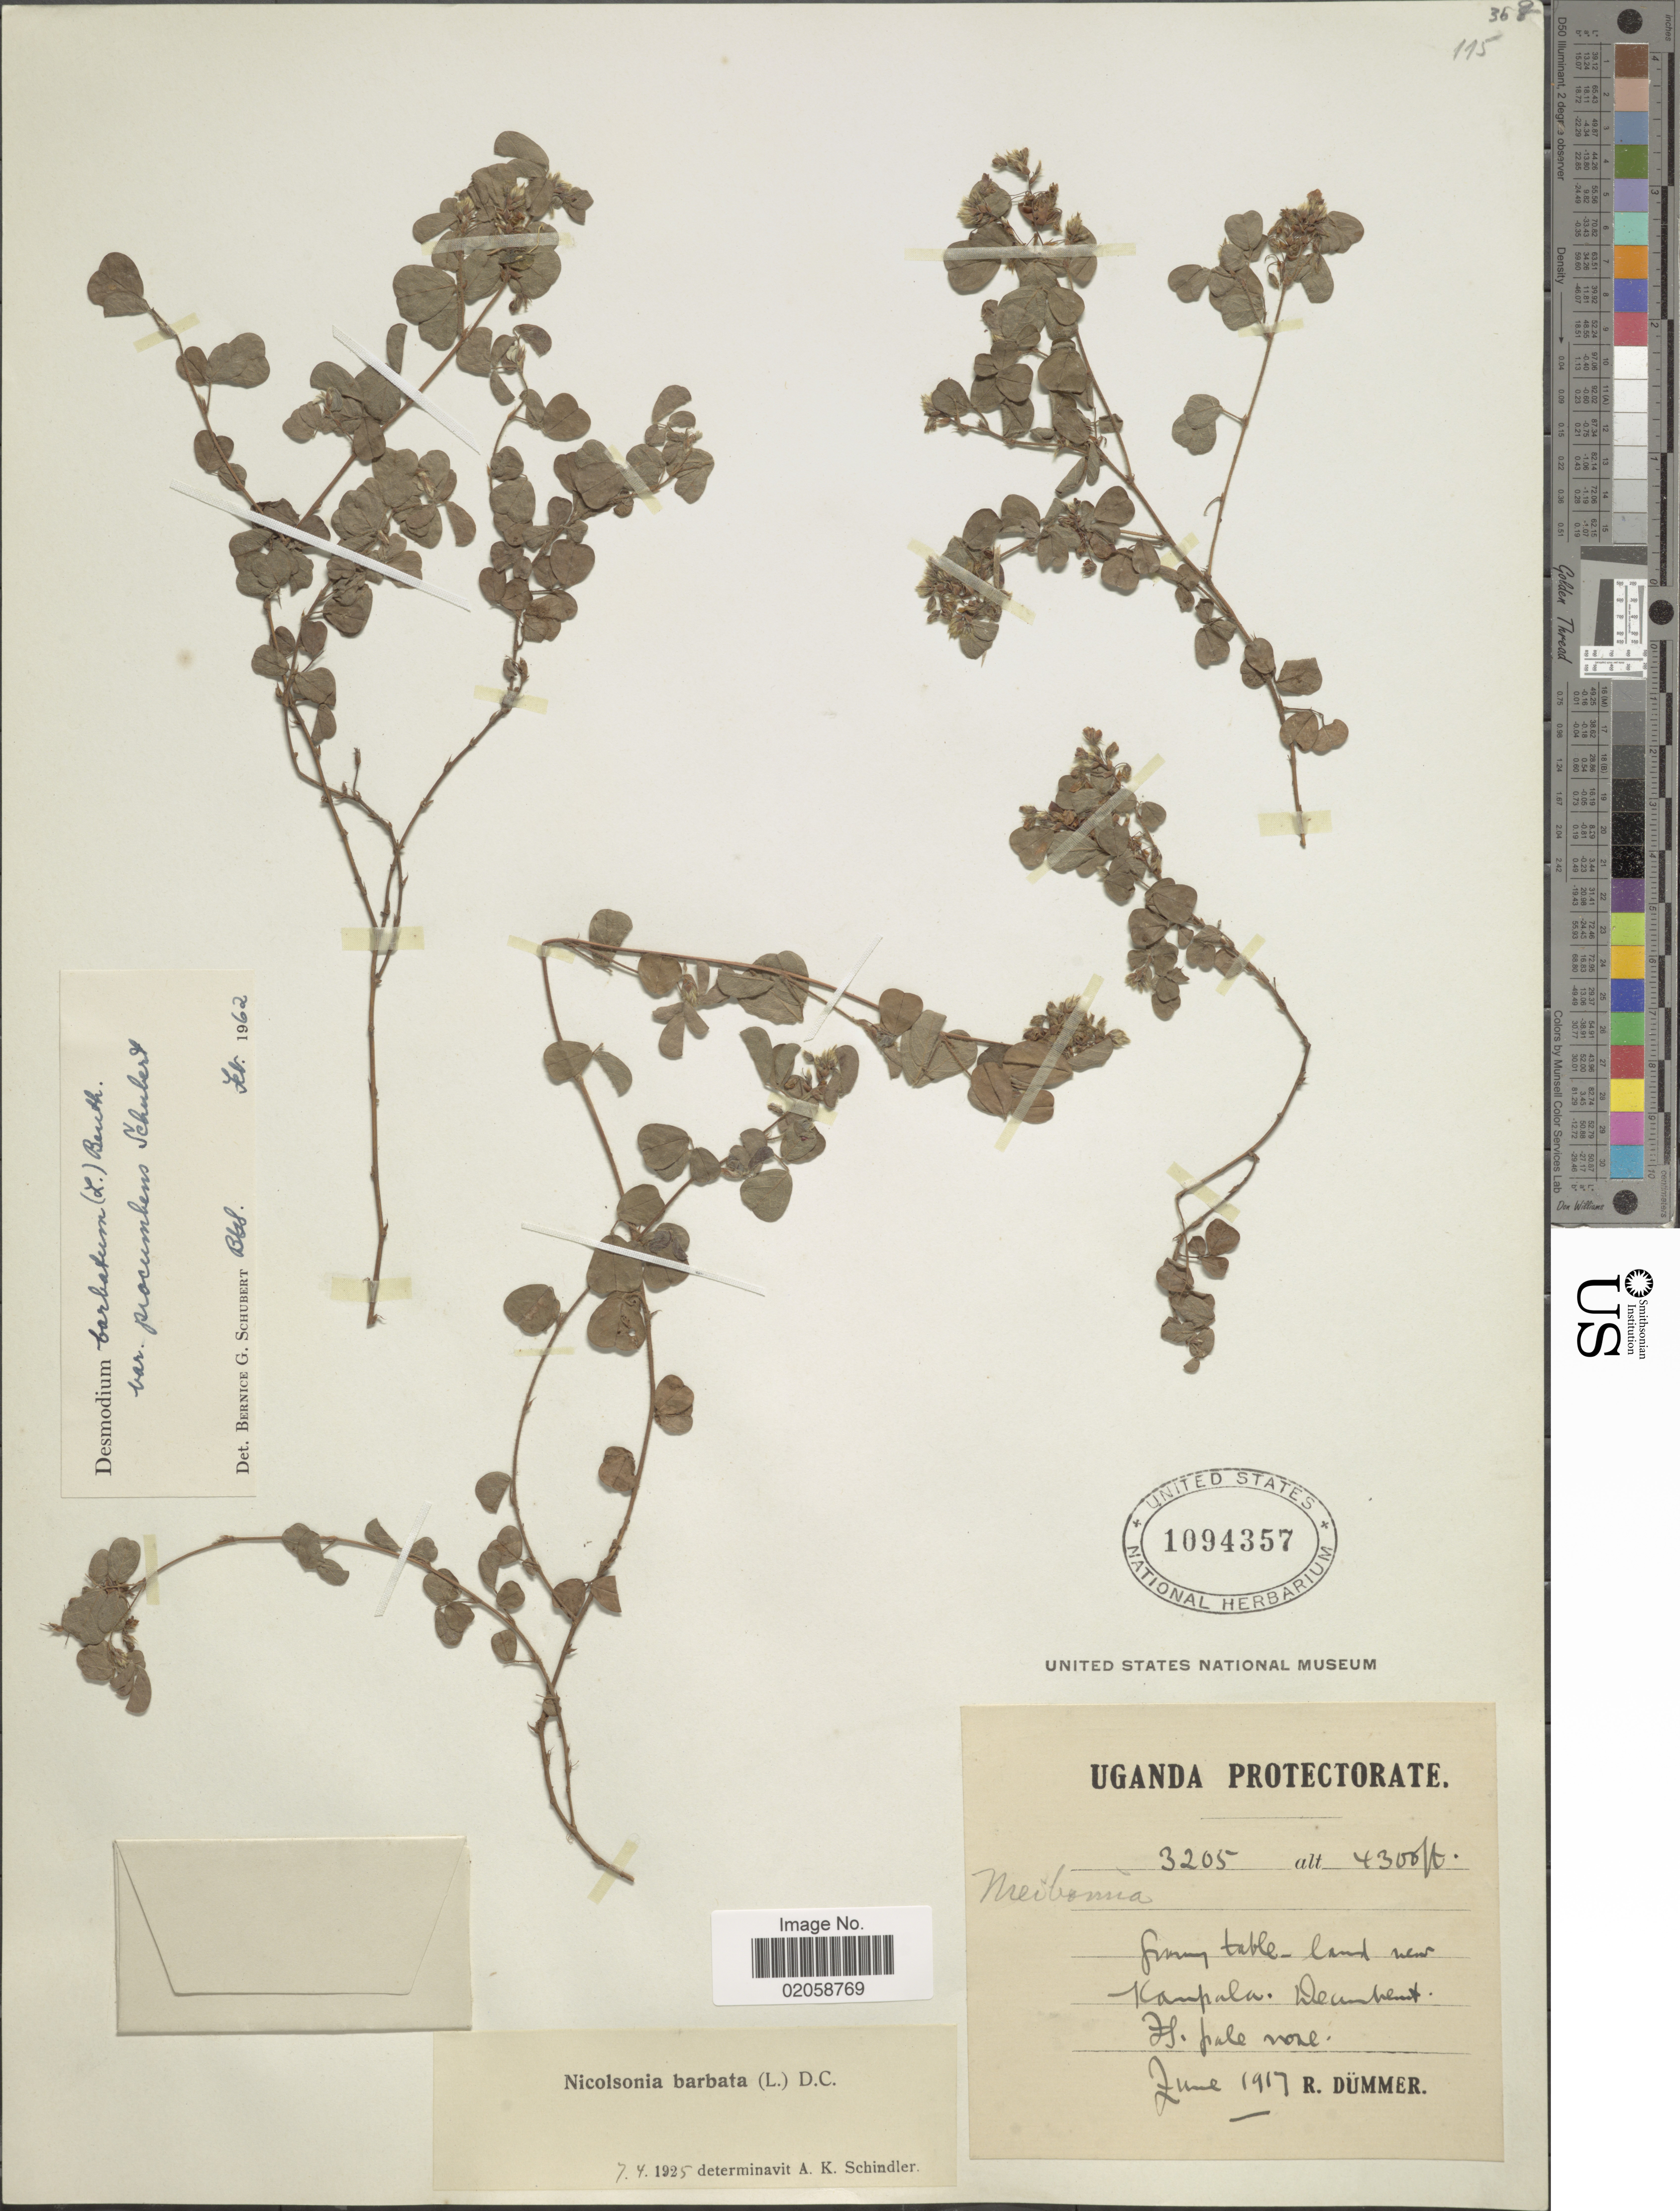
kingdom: Plantae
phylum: Tracheophyta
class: Magnoliopsida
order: Fabales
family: Fabaceae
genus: Grona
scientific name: Grona barbata var. procumbens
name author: (B.G. Schub.) H. Ohashi & K. Ohashi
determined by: Strong, Mark T., (BOT), Smithsonian Institution - National Museum of Natural History (UNITED STATES)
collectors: R. A. Dümmer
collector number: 3205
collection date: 1917-06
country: Uganda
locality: Grassy table - land near Kampala.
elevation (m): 1311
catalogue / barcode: US 1094357